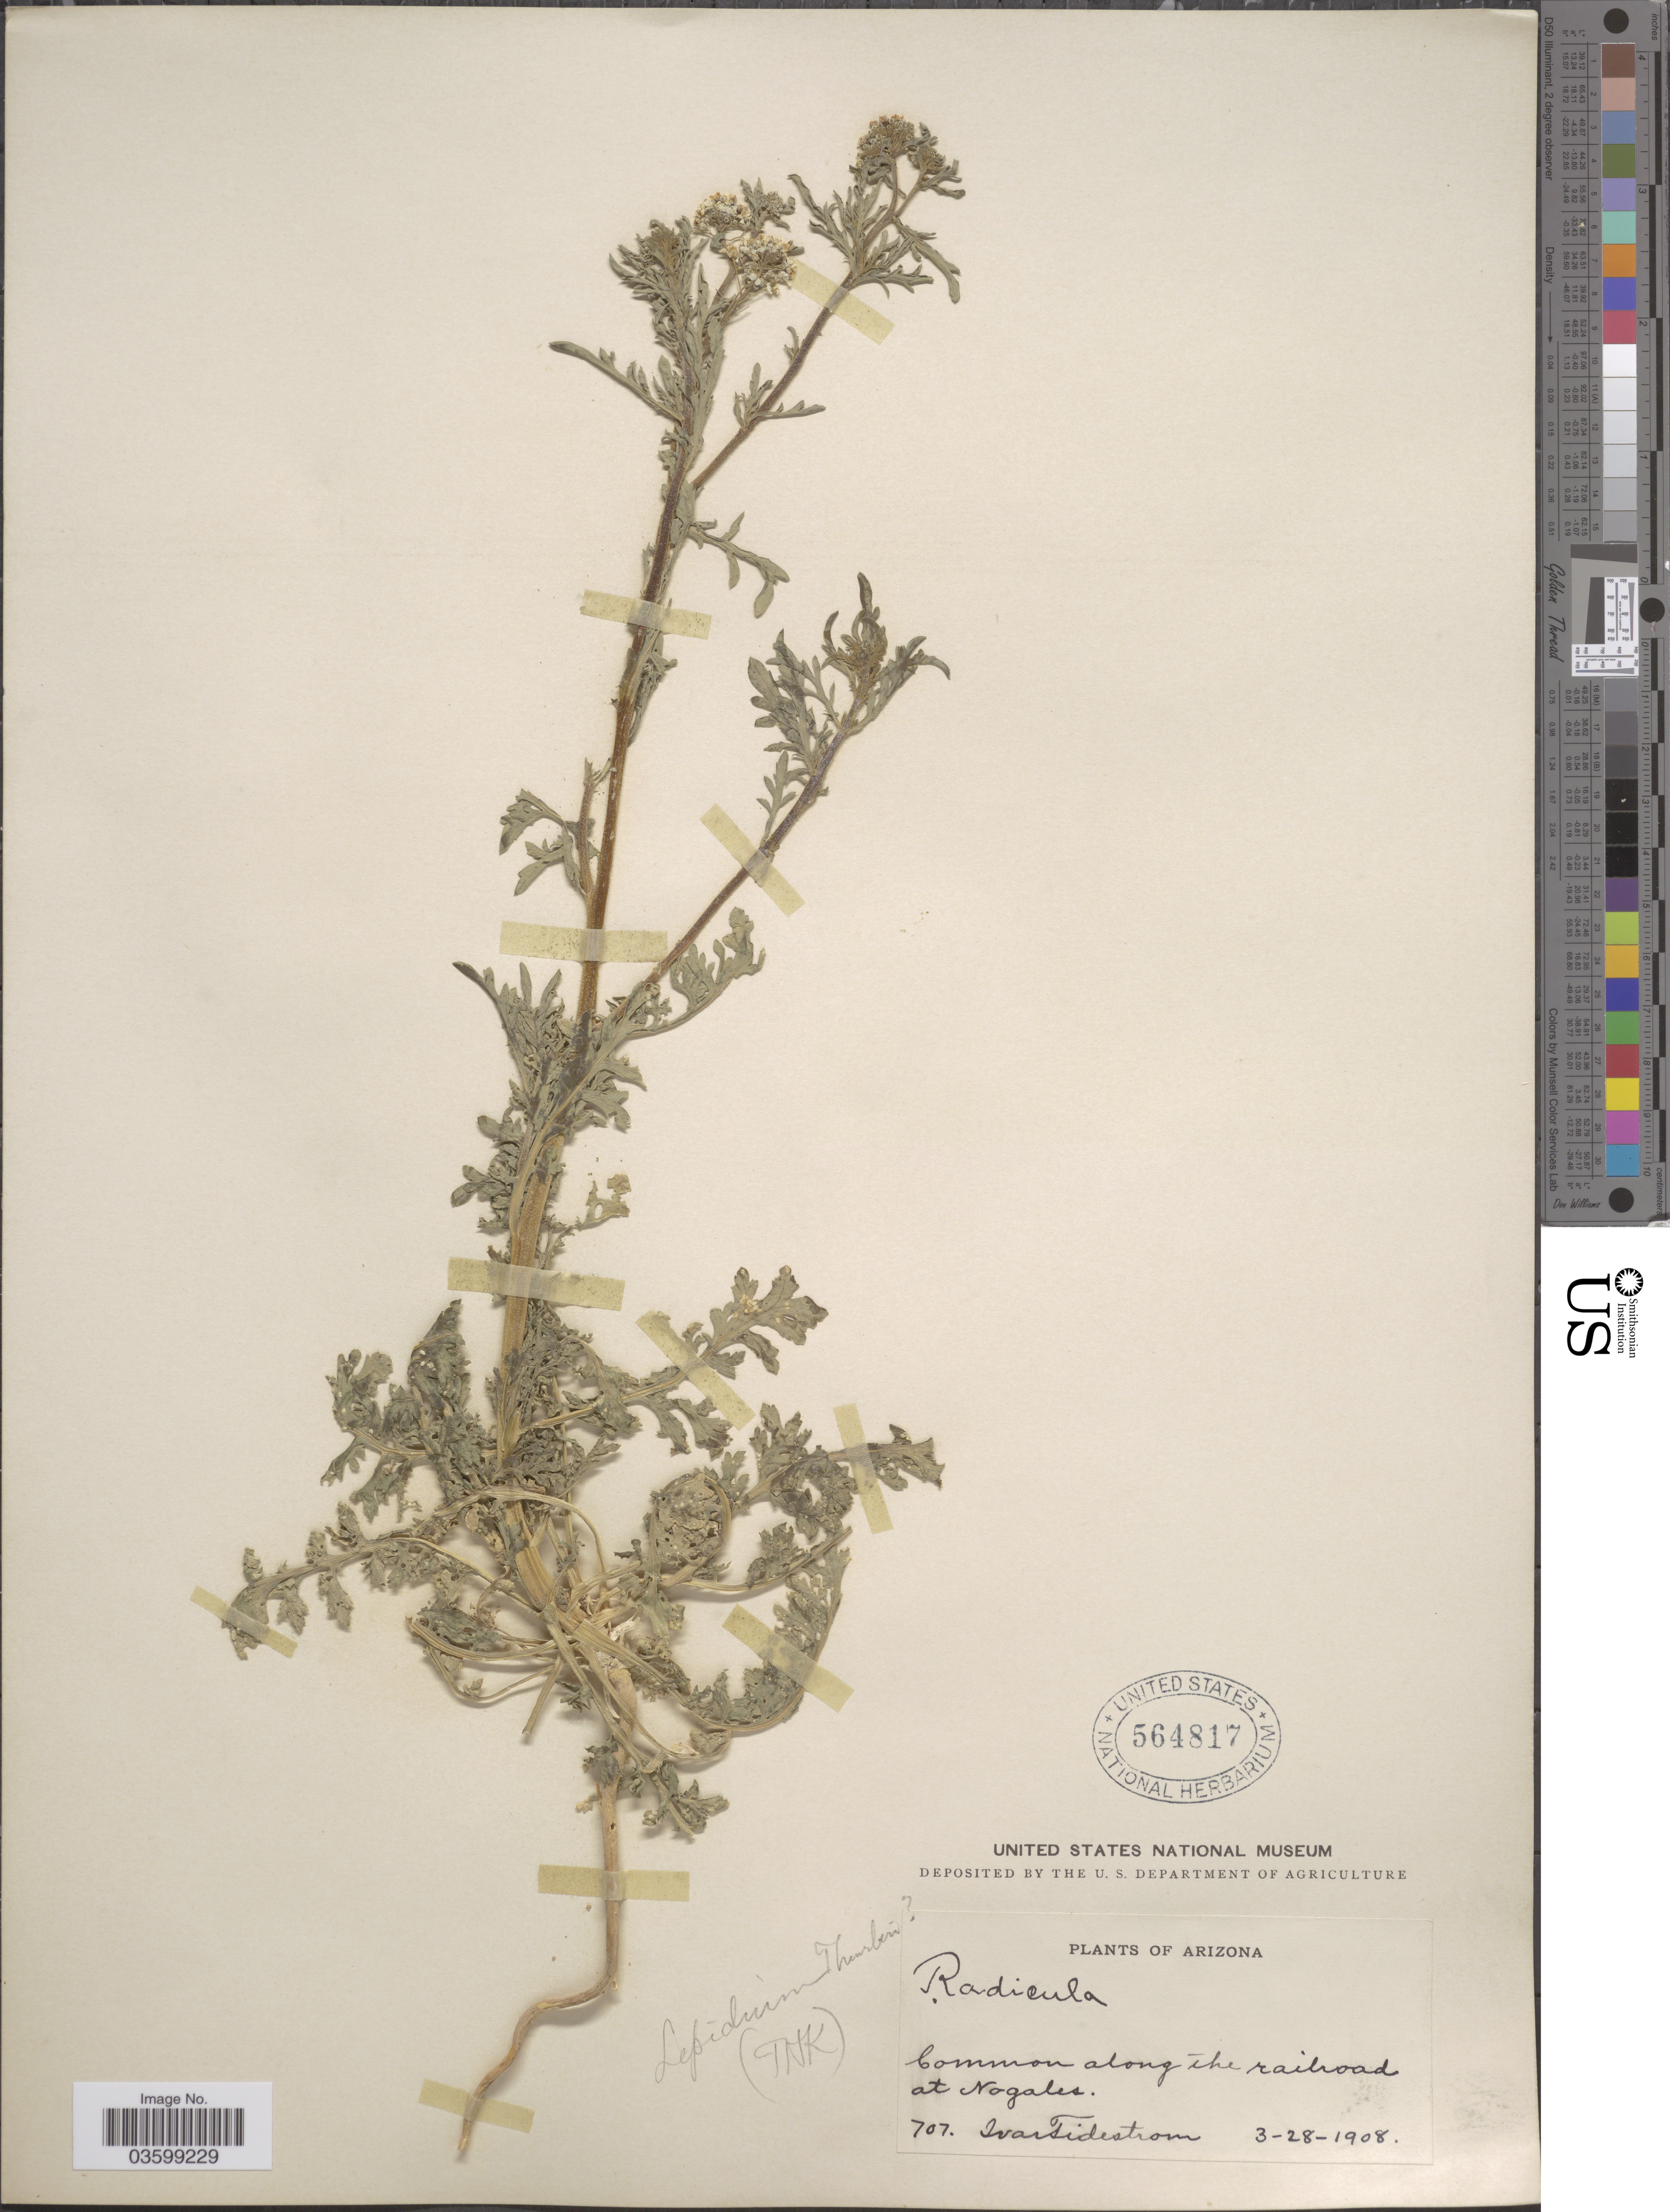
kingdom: Plantae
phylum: Tracheophyta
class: Magnoliopsida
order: Brassicales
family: Brassicaceae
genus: Lepidium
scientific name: Lepidium thurberi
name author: Wooton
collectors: I. F. Tidestrom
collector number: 707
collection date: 1908-03-28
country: United States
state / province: Arizona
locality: Common along the railroad at Nogales.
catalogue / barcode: US 564817